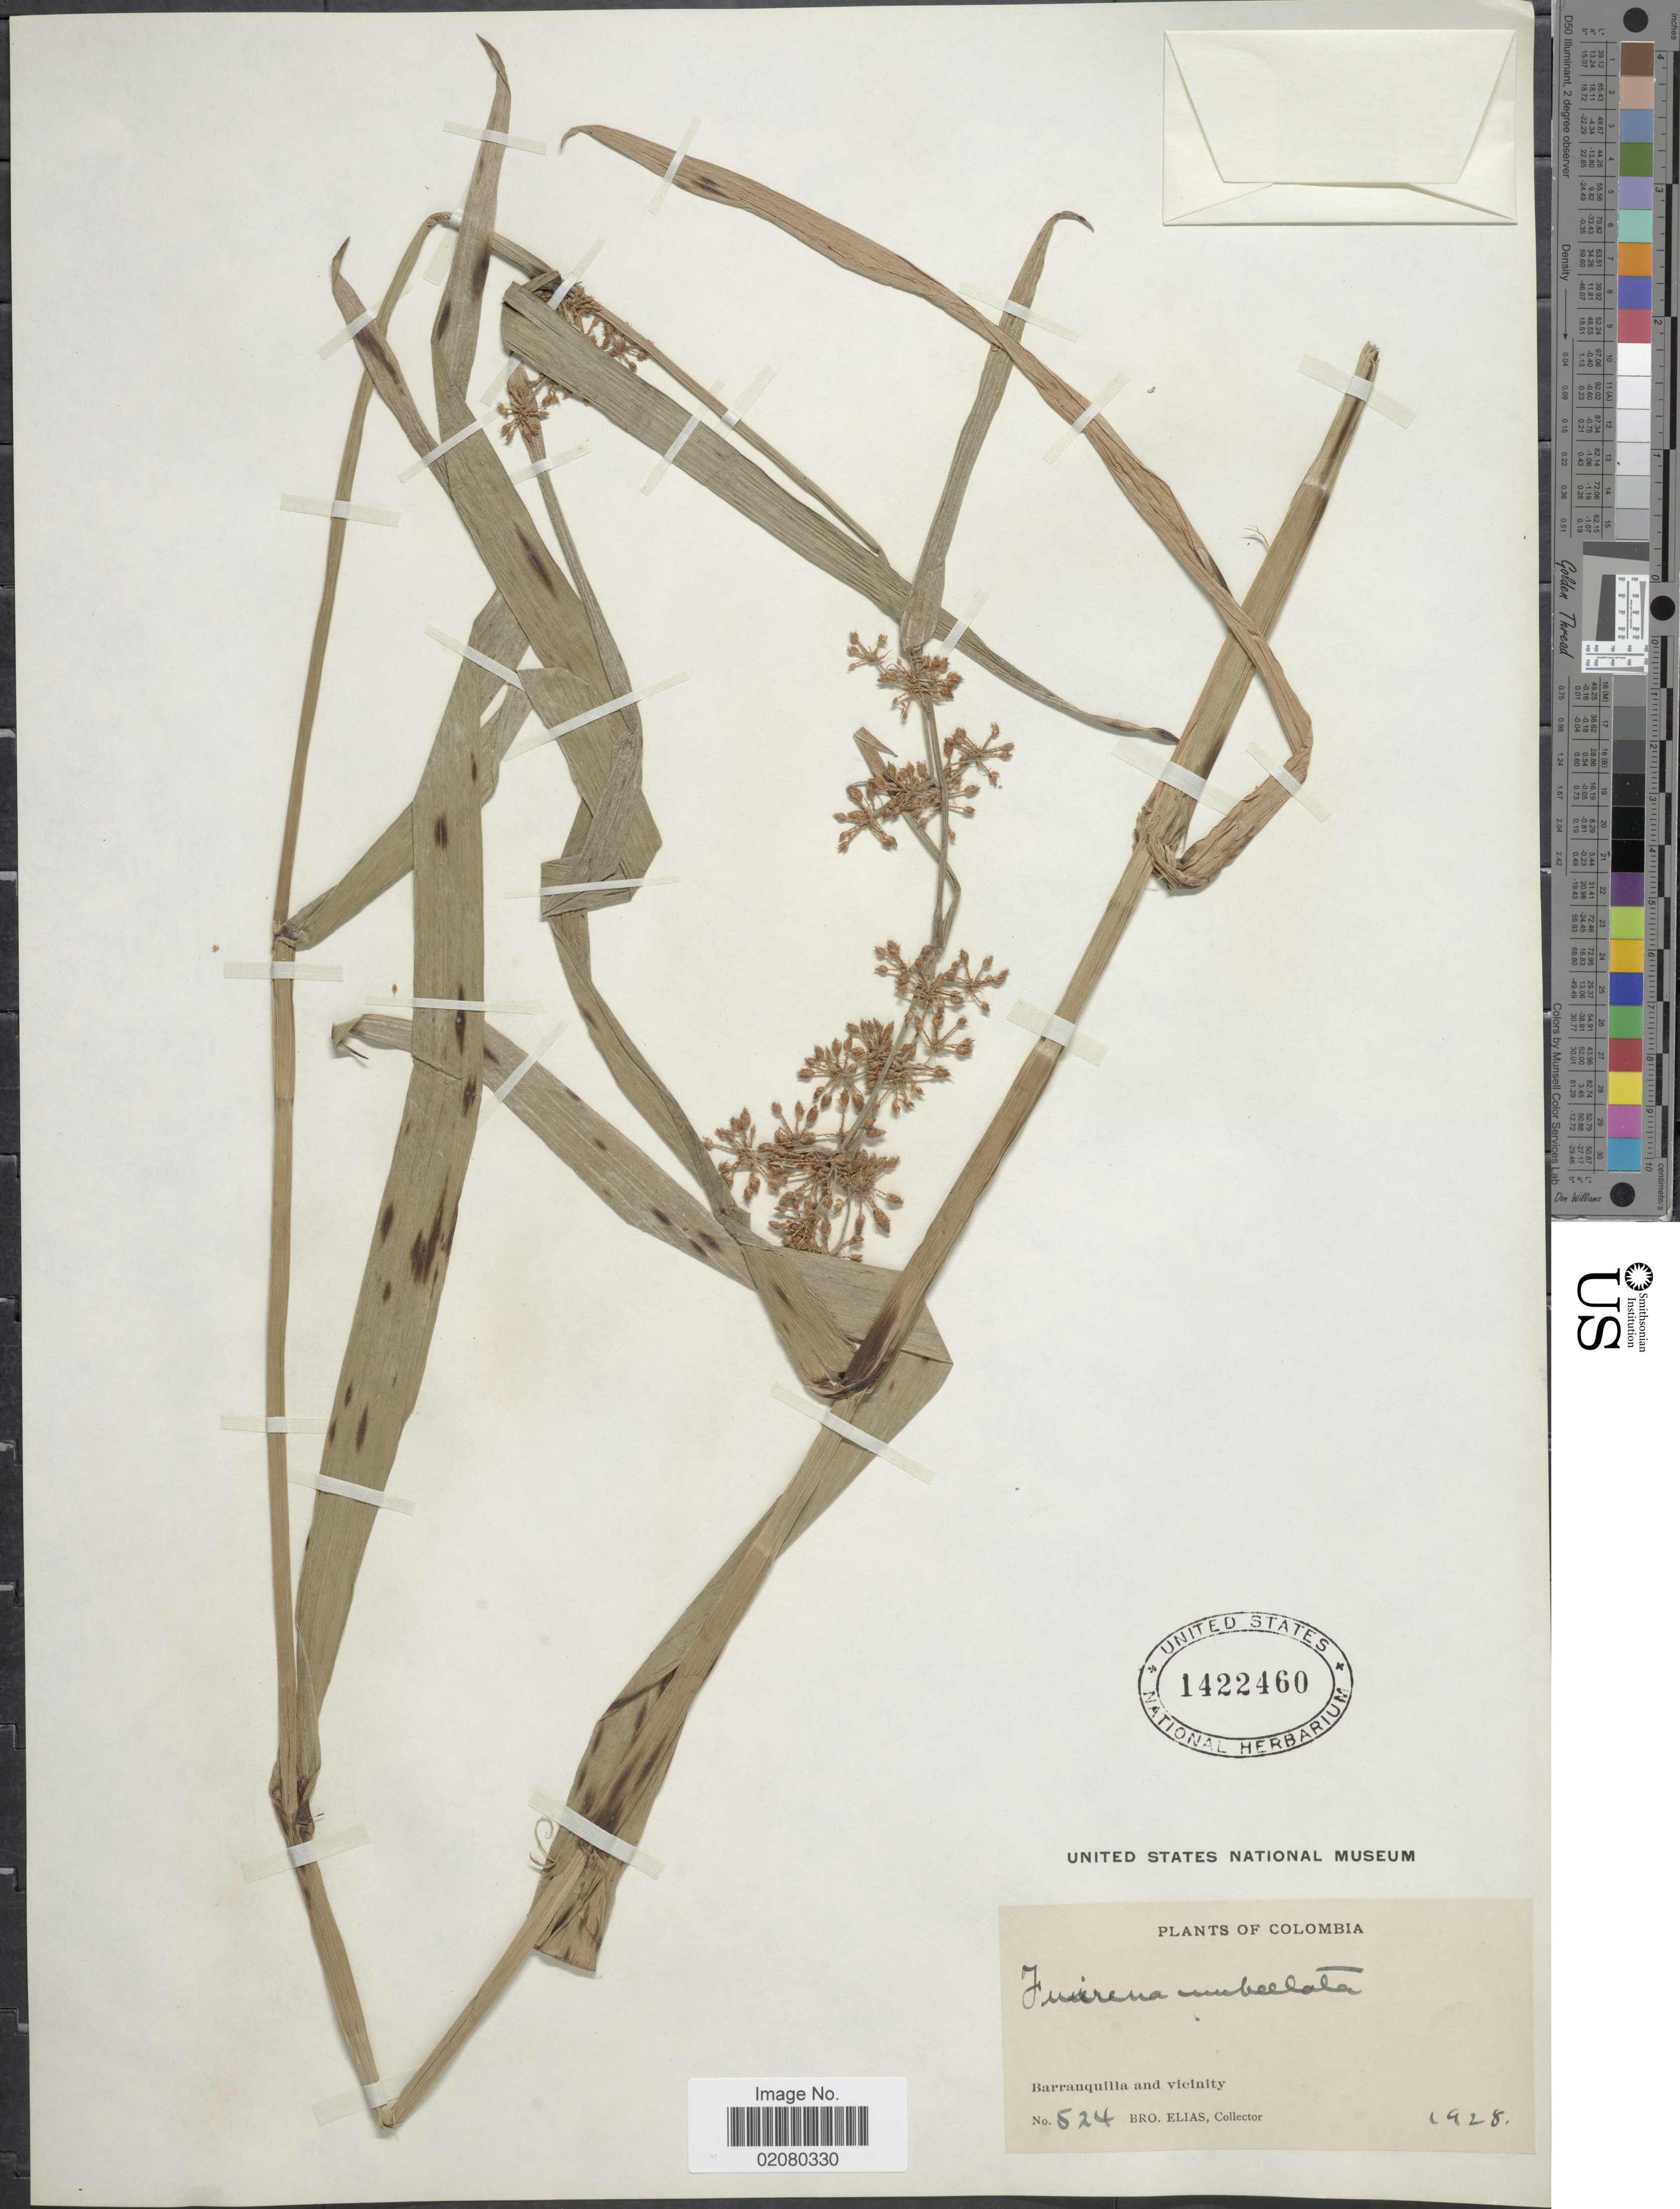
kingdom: Plantae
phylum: Tracheophyta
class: Liliopsida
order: Poales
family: Cyperaceae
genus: Fuirena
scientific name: Fuirena umbellata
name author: Rottb.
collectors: Bro. Elias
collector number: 524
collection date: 1928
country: Colombia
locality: Barranquilla and vicinity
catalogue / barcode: US 1422460